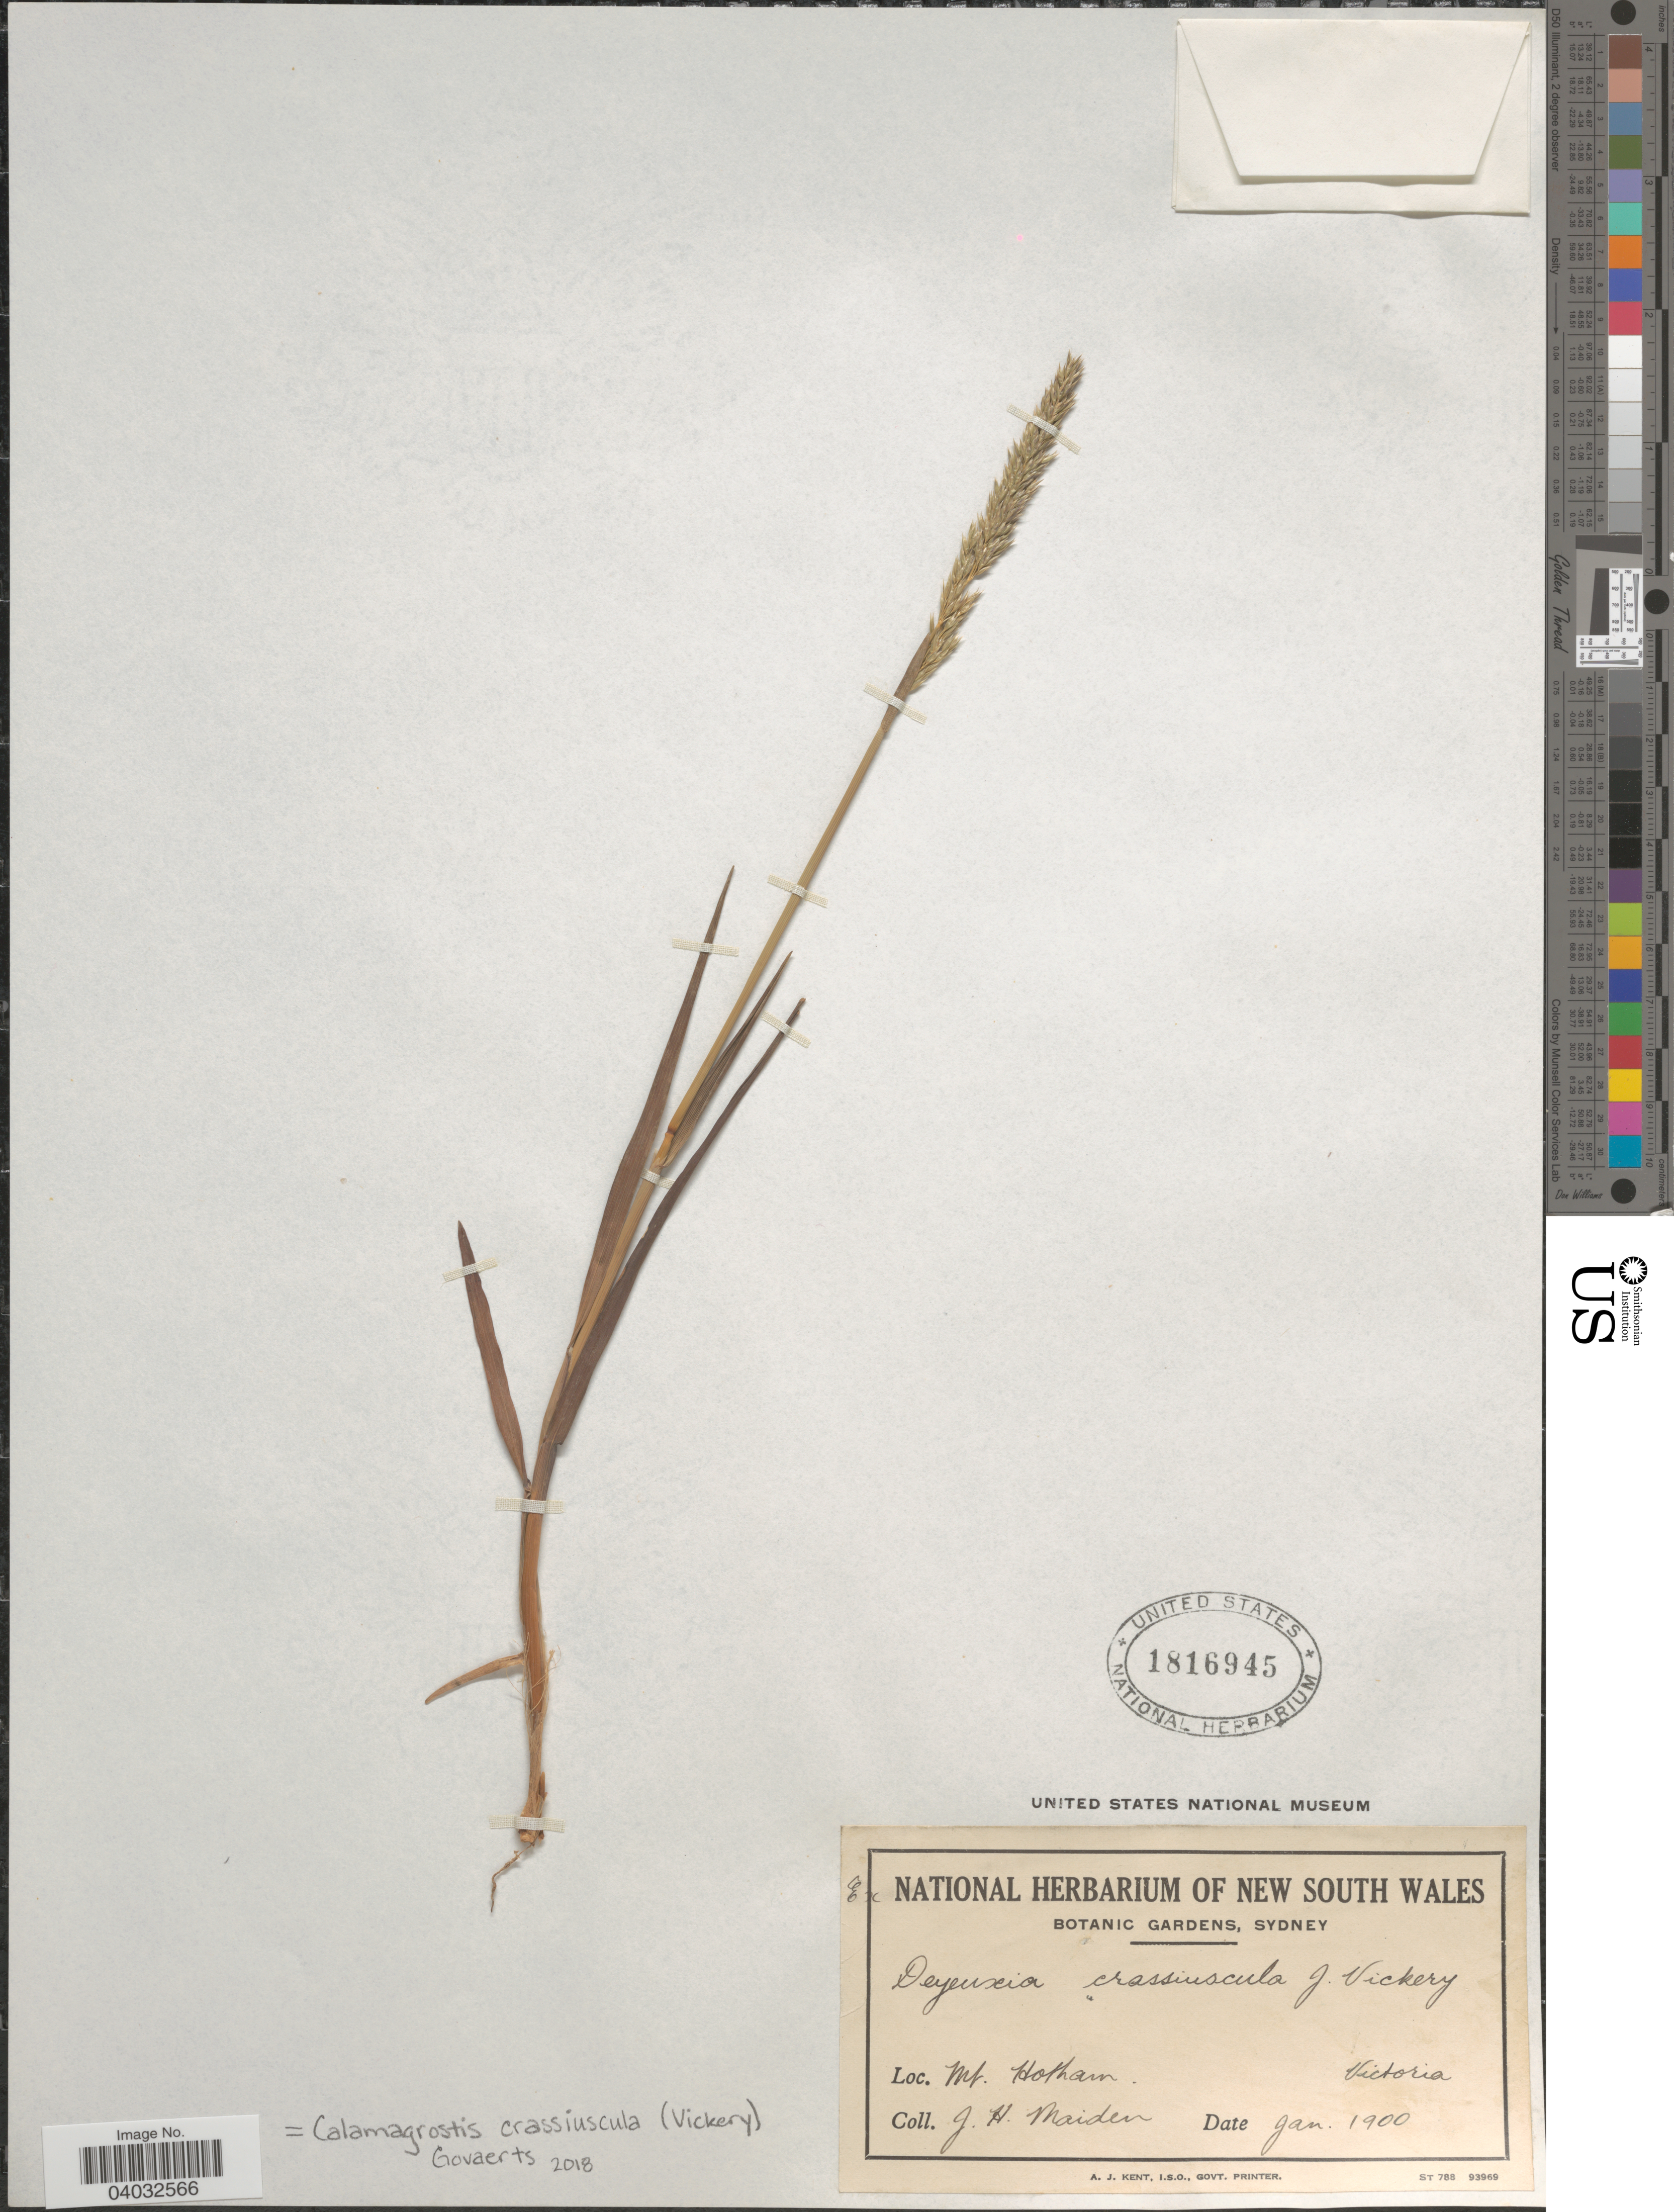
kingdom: Plantae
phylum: Tracheophyta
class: Liliopsida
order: Poales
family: Poaceae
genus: Calamagrostis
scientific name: Calamagrostis crassiuscula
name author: (Vickery) Govaerts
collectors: J. Maiden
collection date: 1900-01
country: Australia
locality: Mt. Hotham. Victoria.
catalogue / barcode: US 1816945